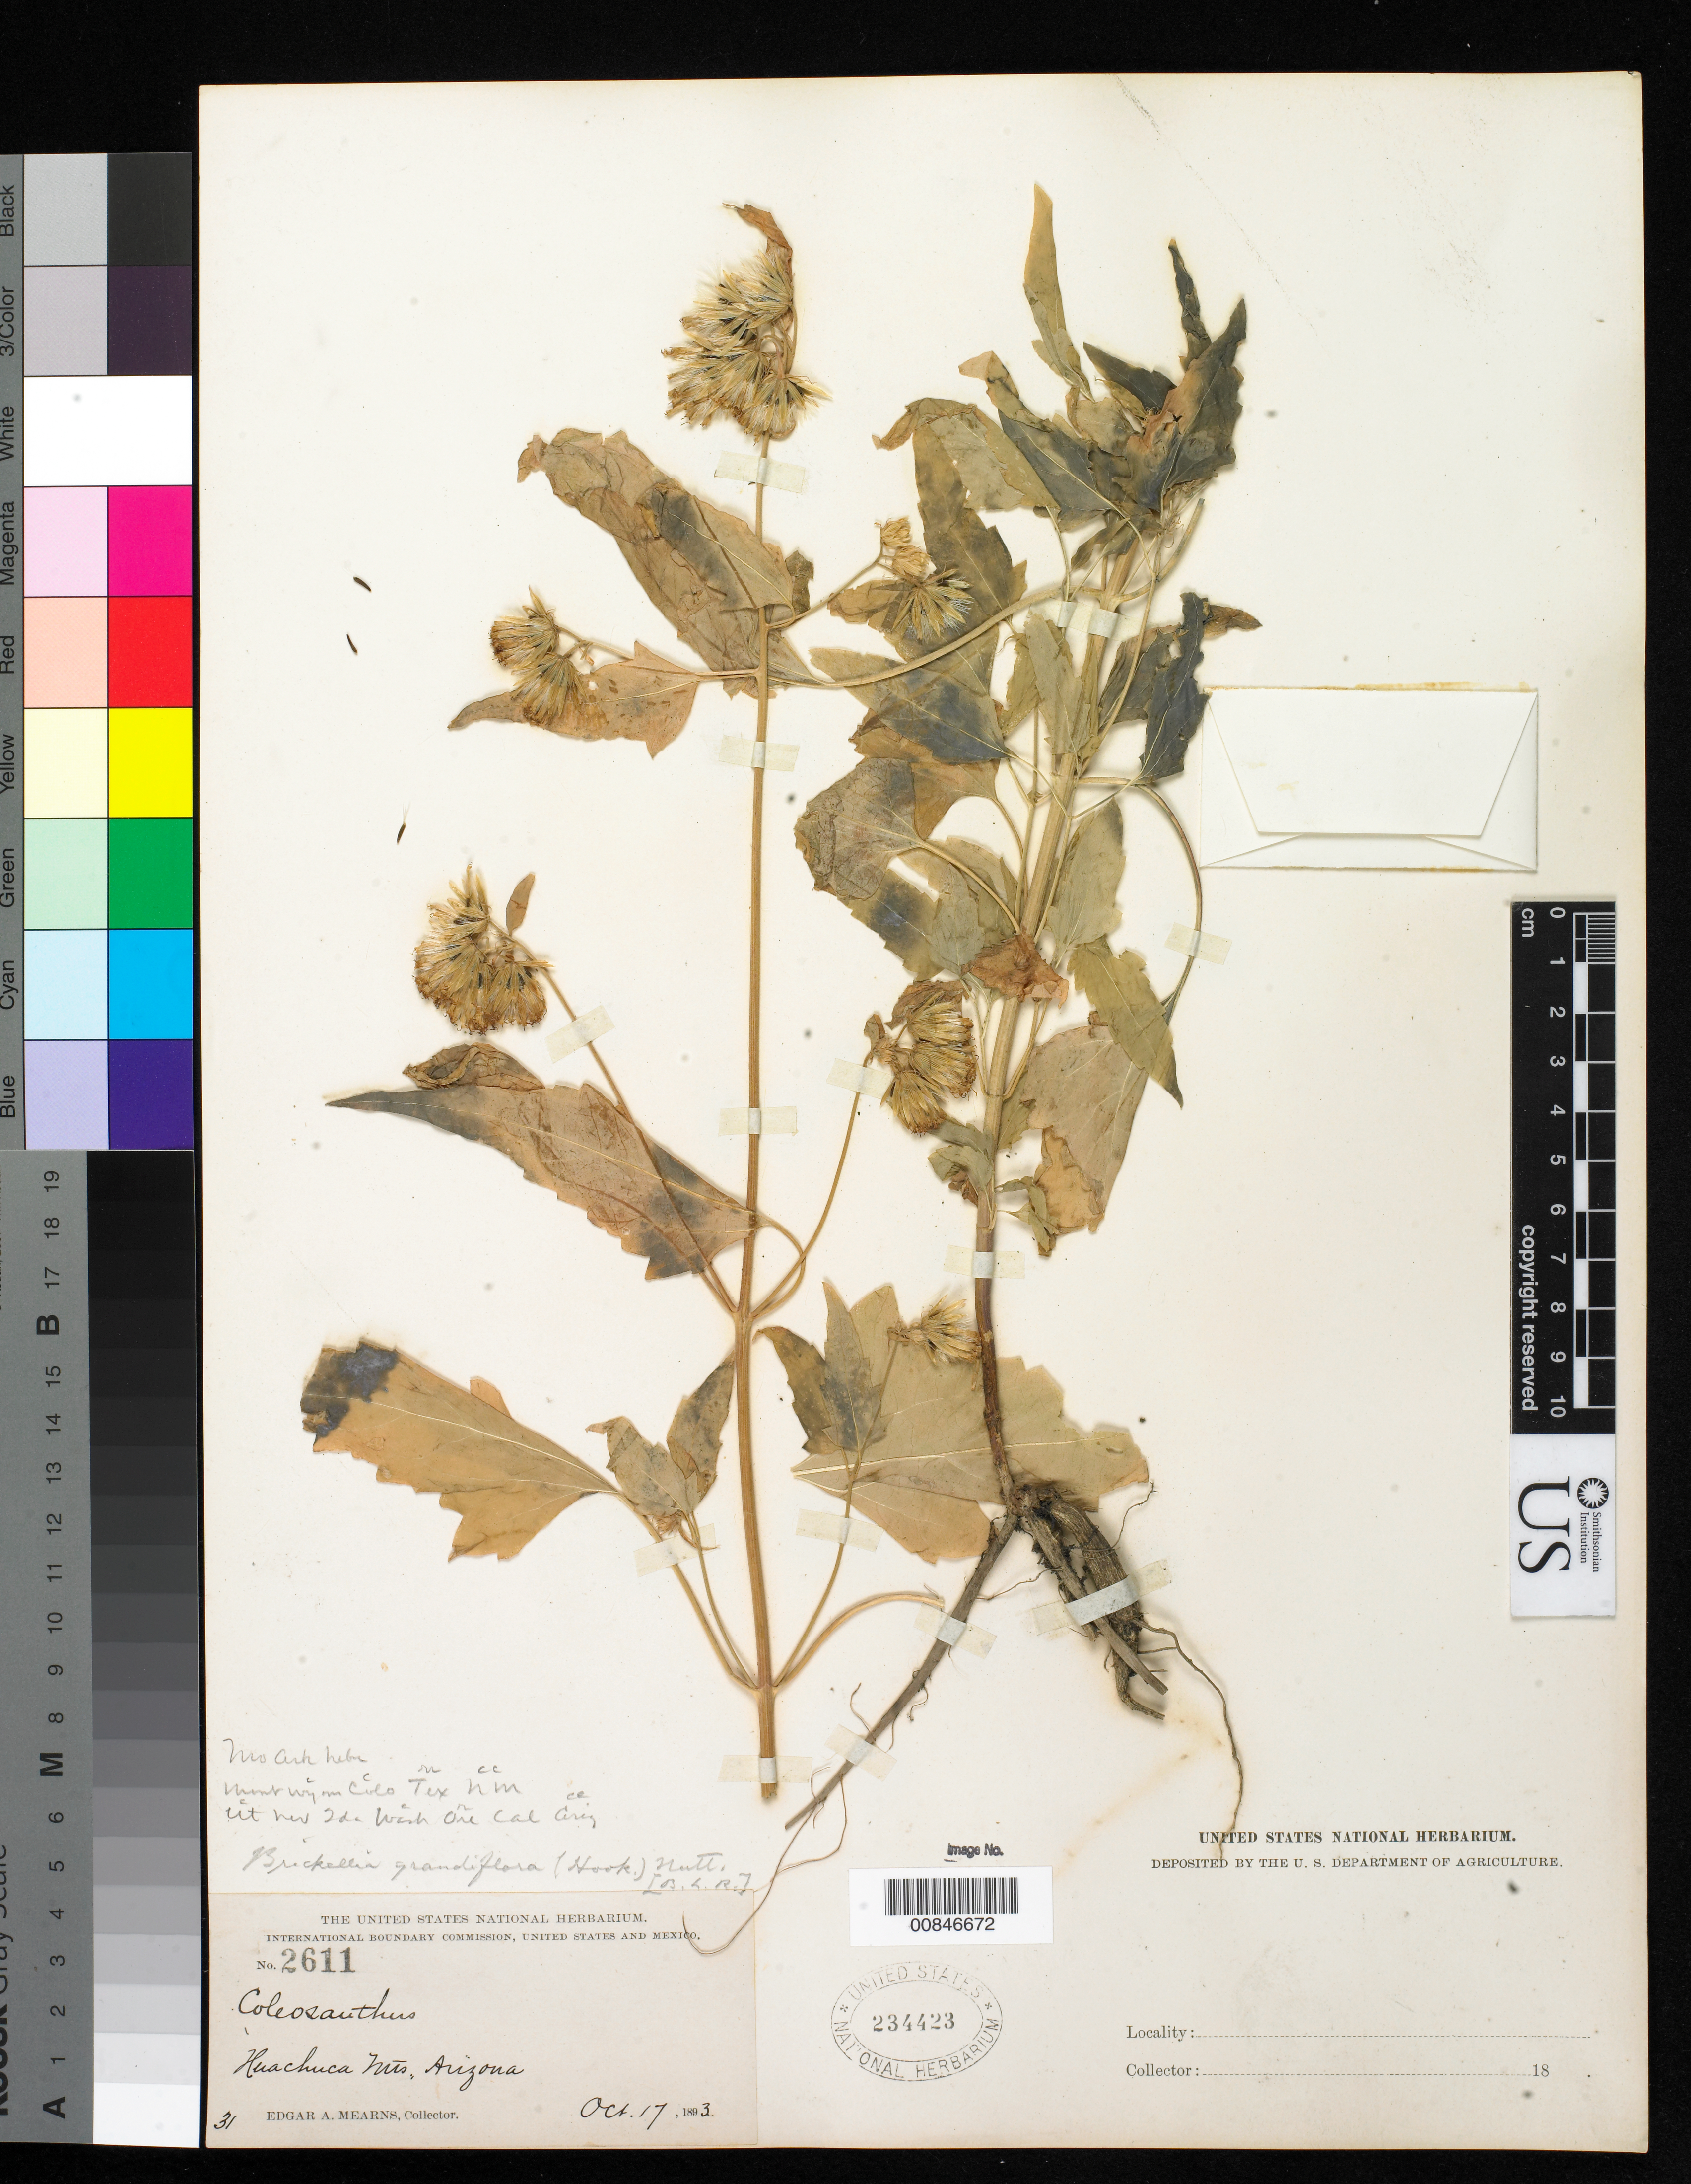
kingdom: Plantae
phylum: Tracheophyta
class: Magnoliopsida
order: Asterales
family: Asteraceae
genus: Brickellia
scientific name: Brickellia grandiflora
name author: (Hook.) Nutt.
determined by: Robinson, B. L.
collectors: E. A. Mearns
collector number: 2611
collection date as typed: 17 Oct 1893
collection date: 1893-10-17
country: United States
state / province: Arizona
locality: Huachuca Mts.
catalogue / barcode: US 234423